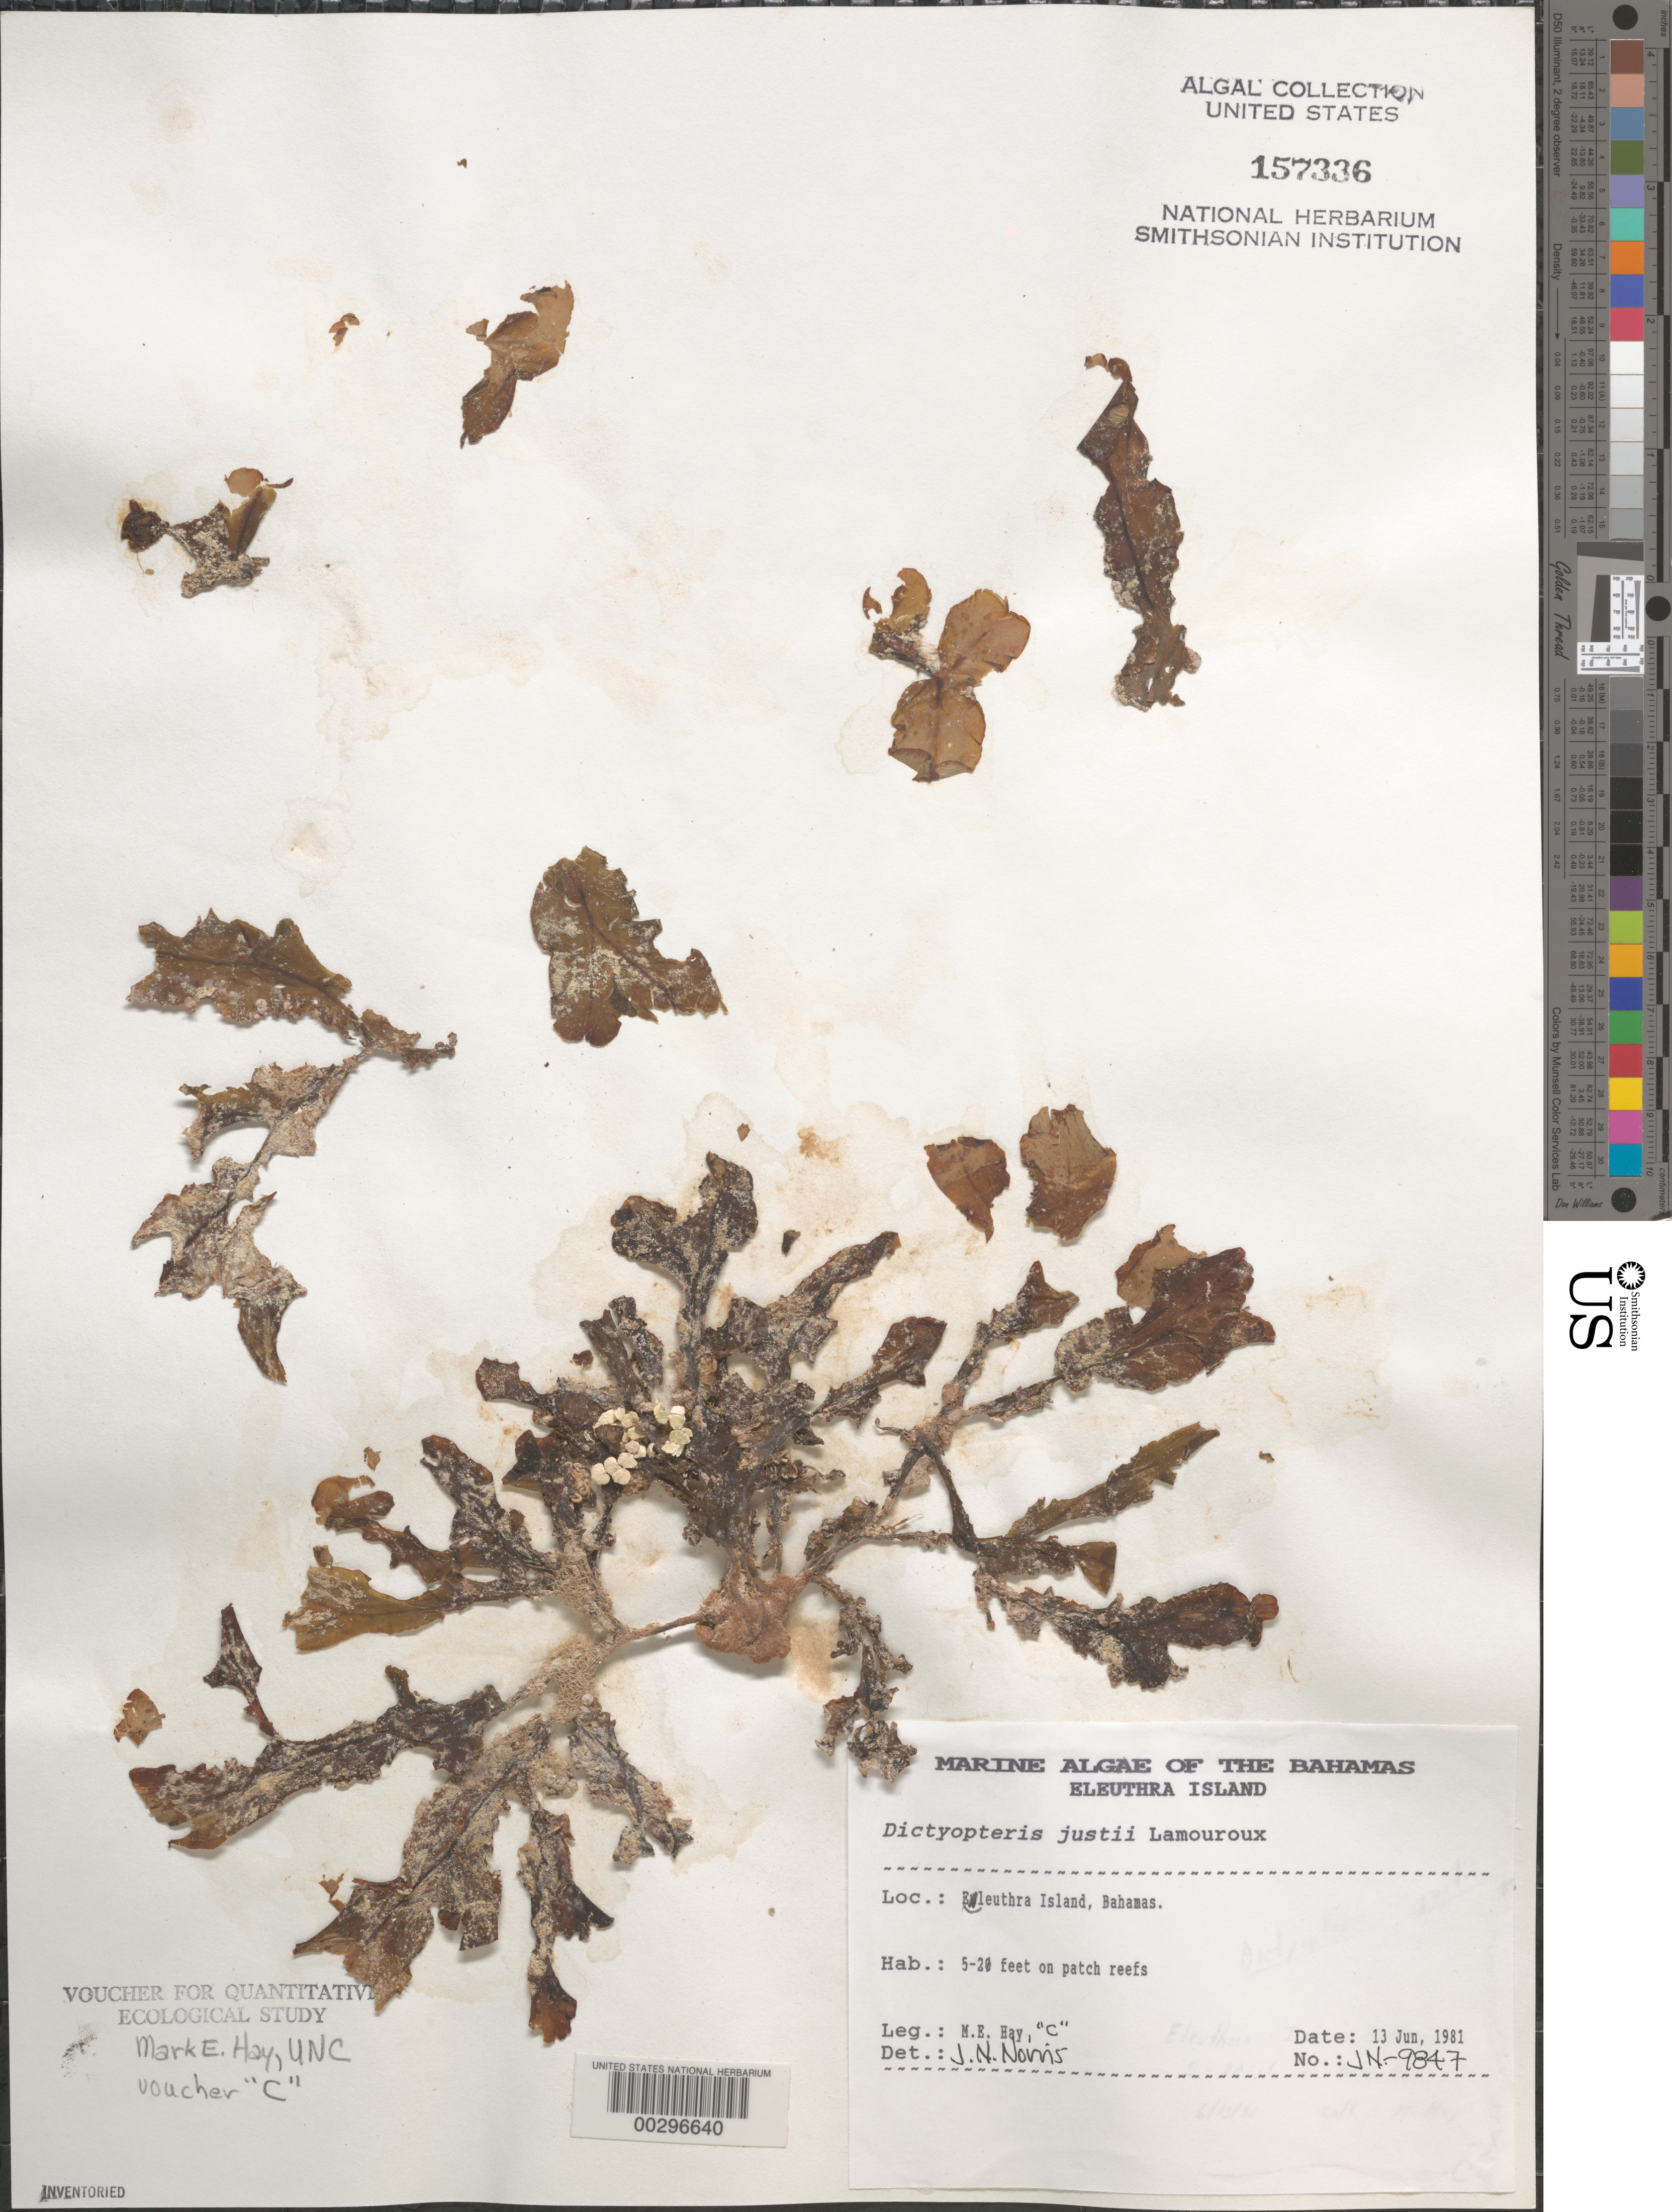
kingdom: Chromista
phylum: Ochrophyta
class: Phaeophyceae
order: Dictyotales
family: Dictyotaceae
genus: Dictyopteris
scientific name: Dictyopteris justii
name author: J.V.Lamouroux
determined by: Norris, James N.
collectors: M. E. Hay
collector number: JN-9847 & MEH-C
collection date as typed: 13 Jun 1981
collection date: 1981-06-13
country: Bahamas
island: Eleuthera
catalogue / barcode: US 157336